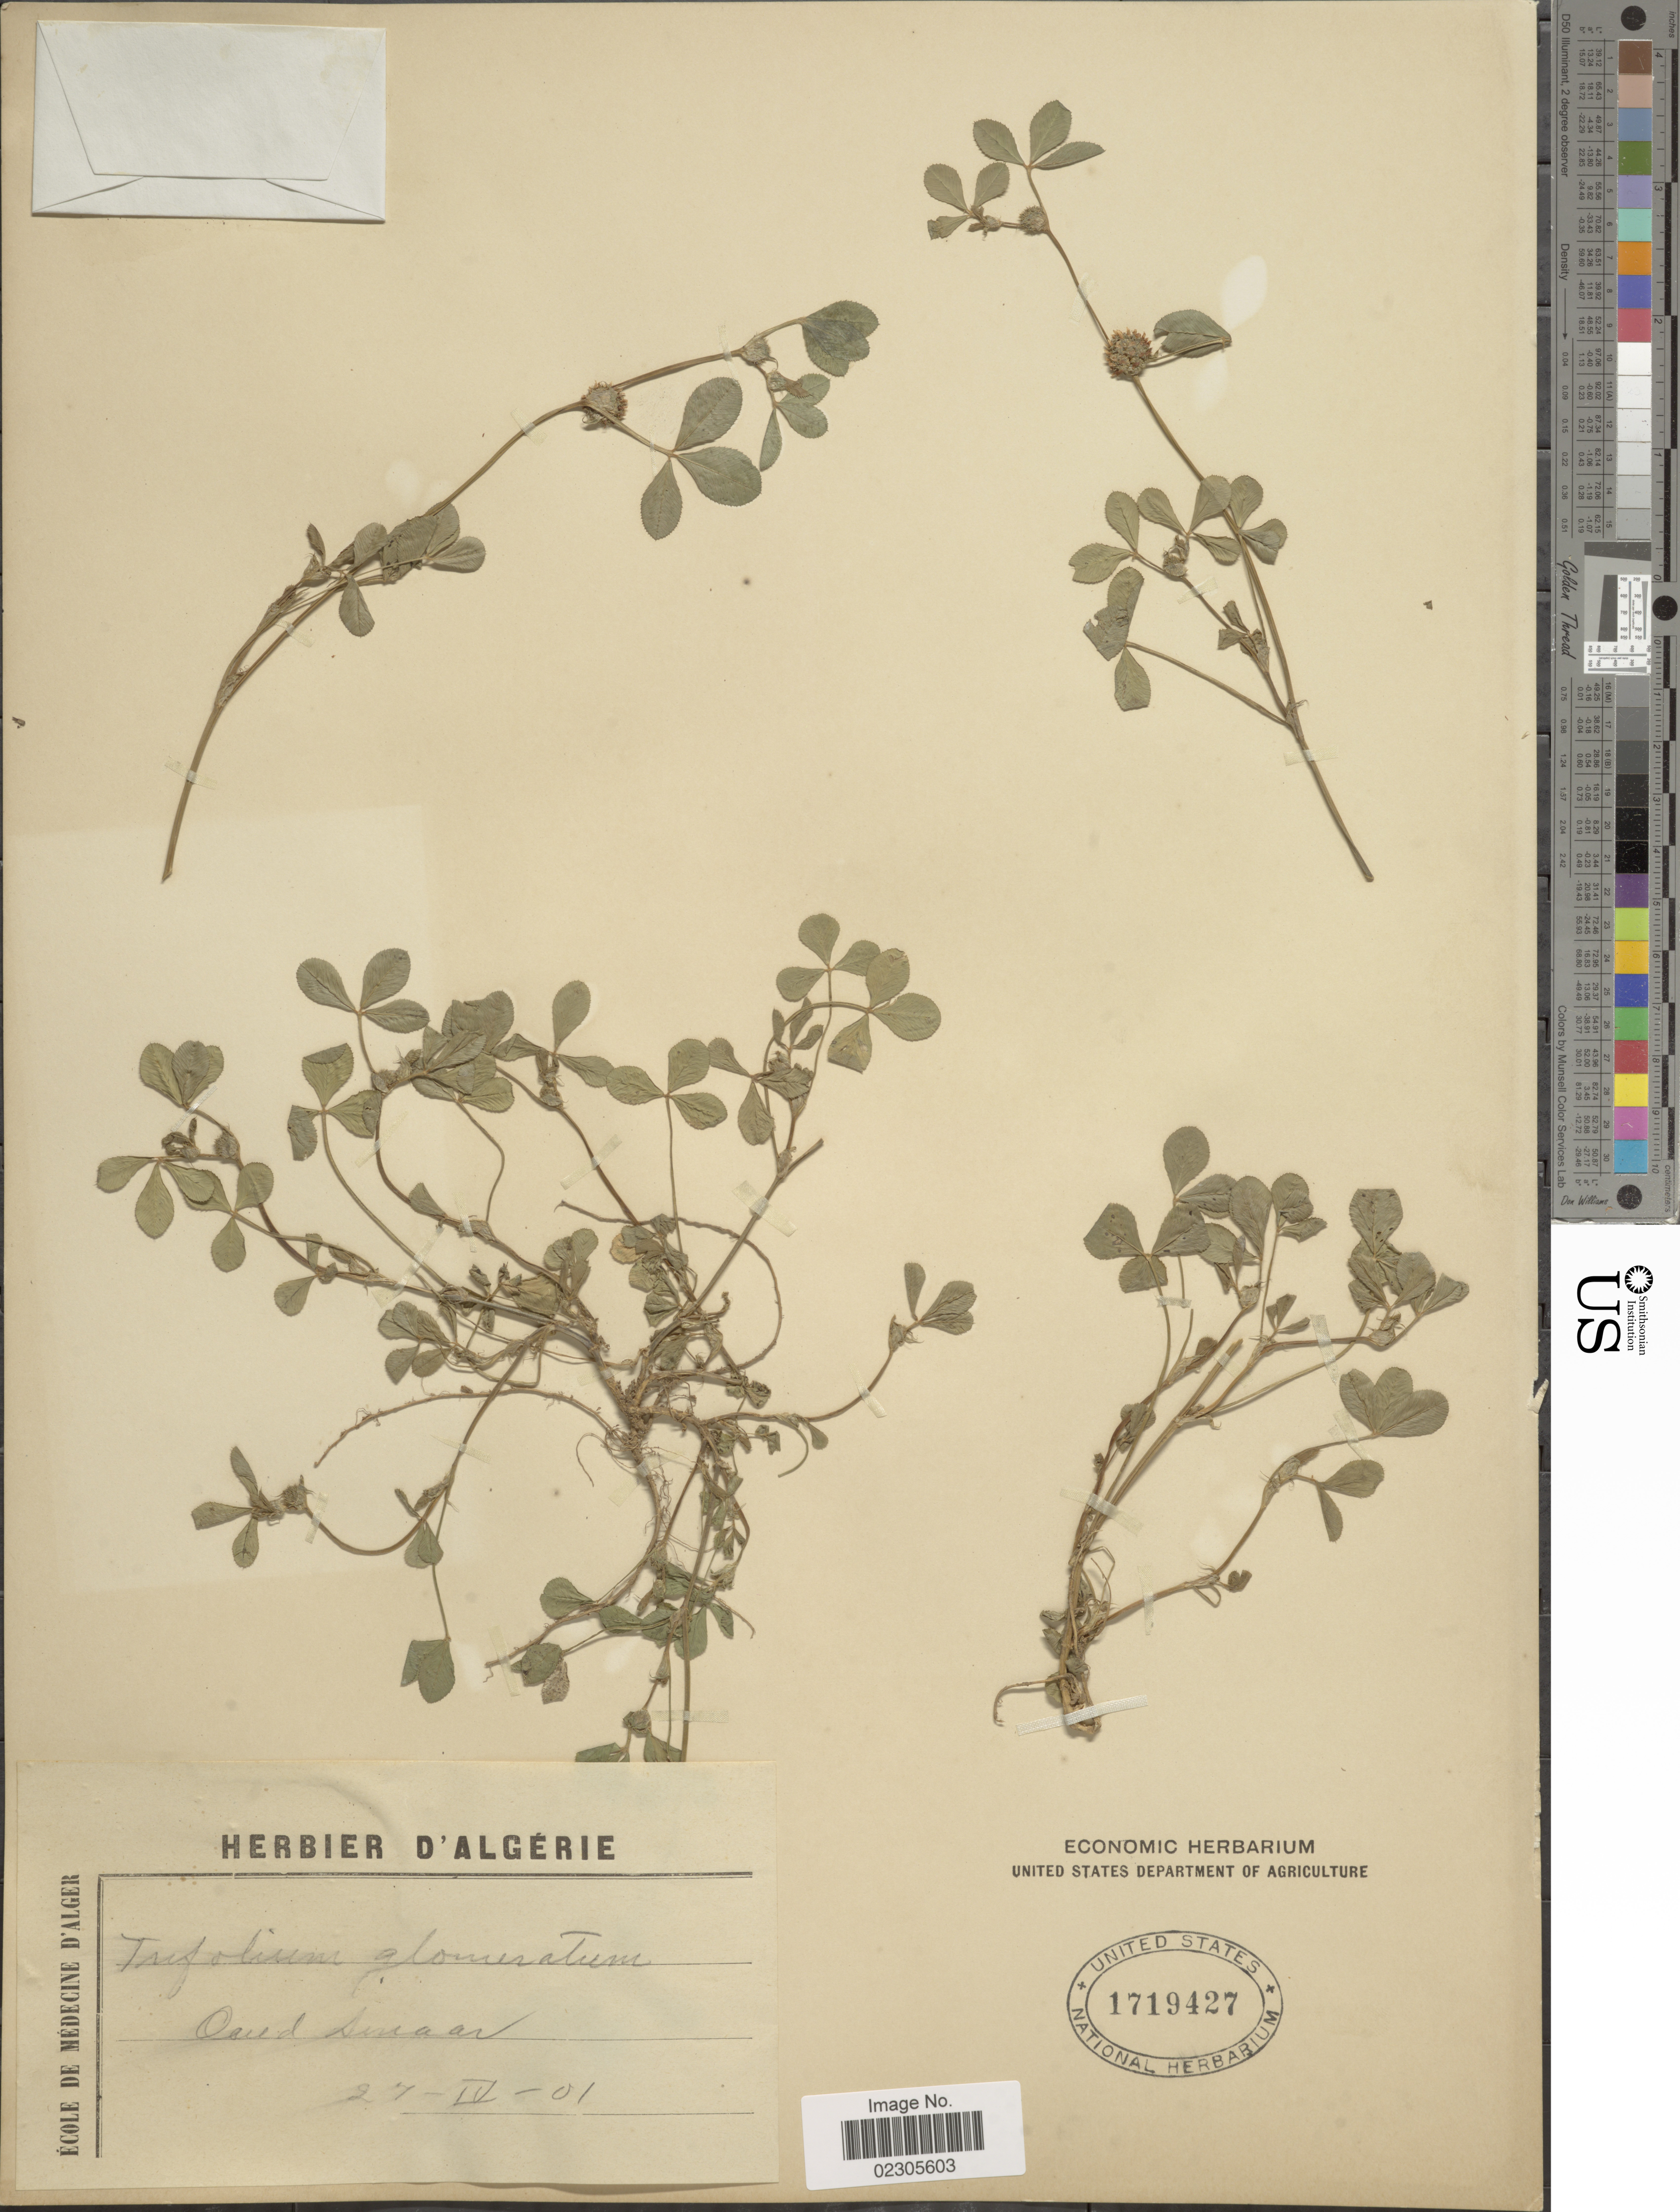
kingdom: Plantae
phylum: Tracheophyta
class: Magnoliopsida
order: Fabales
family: Fabaceae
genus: Trifolium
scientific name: Trifolium glomeratum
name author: L.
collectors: Ex herb. D'Algerie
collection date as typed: Transcribed d/m/y: 27/4/1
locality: Oaud Smaar [interpreted]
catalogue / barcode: US 1719427